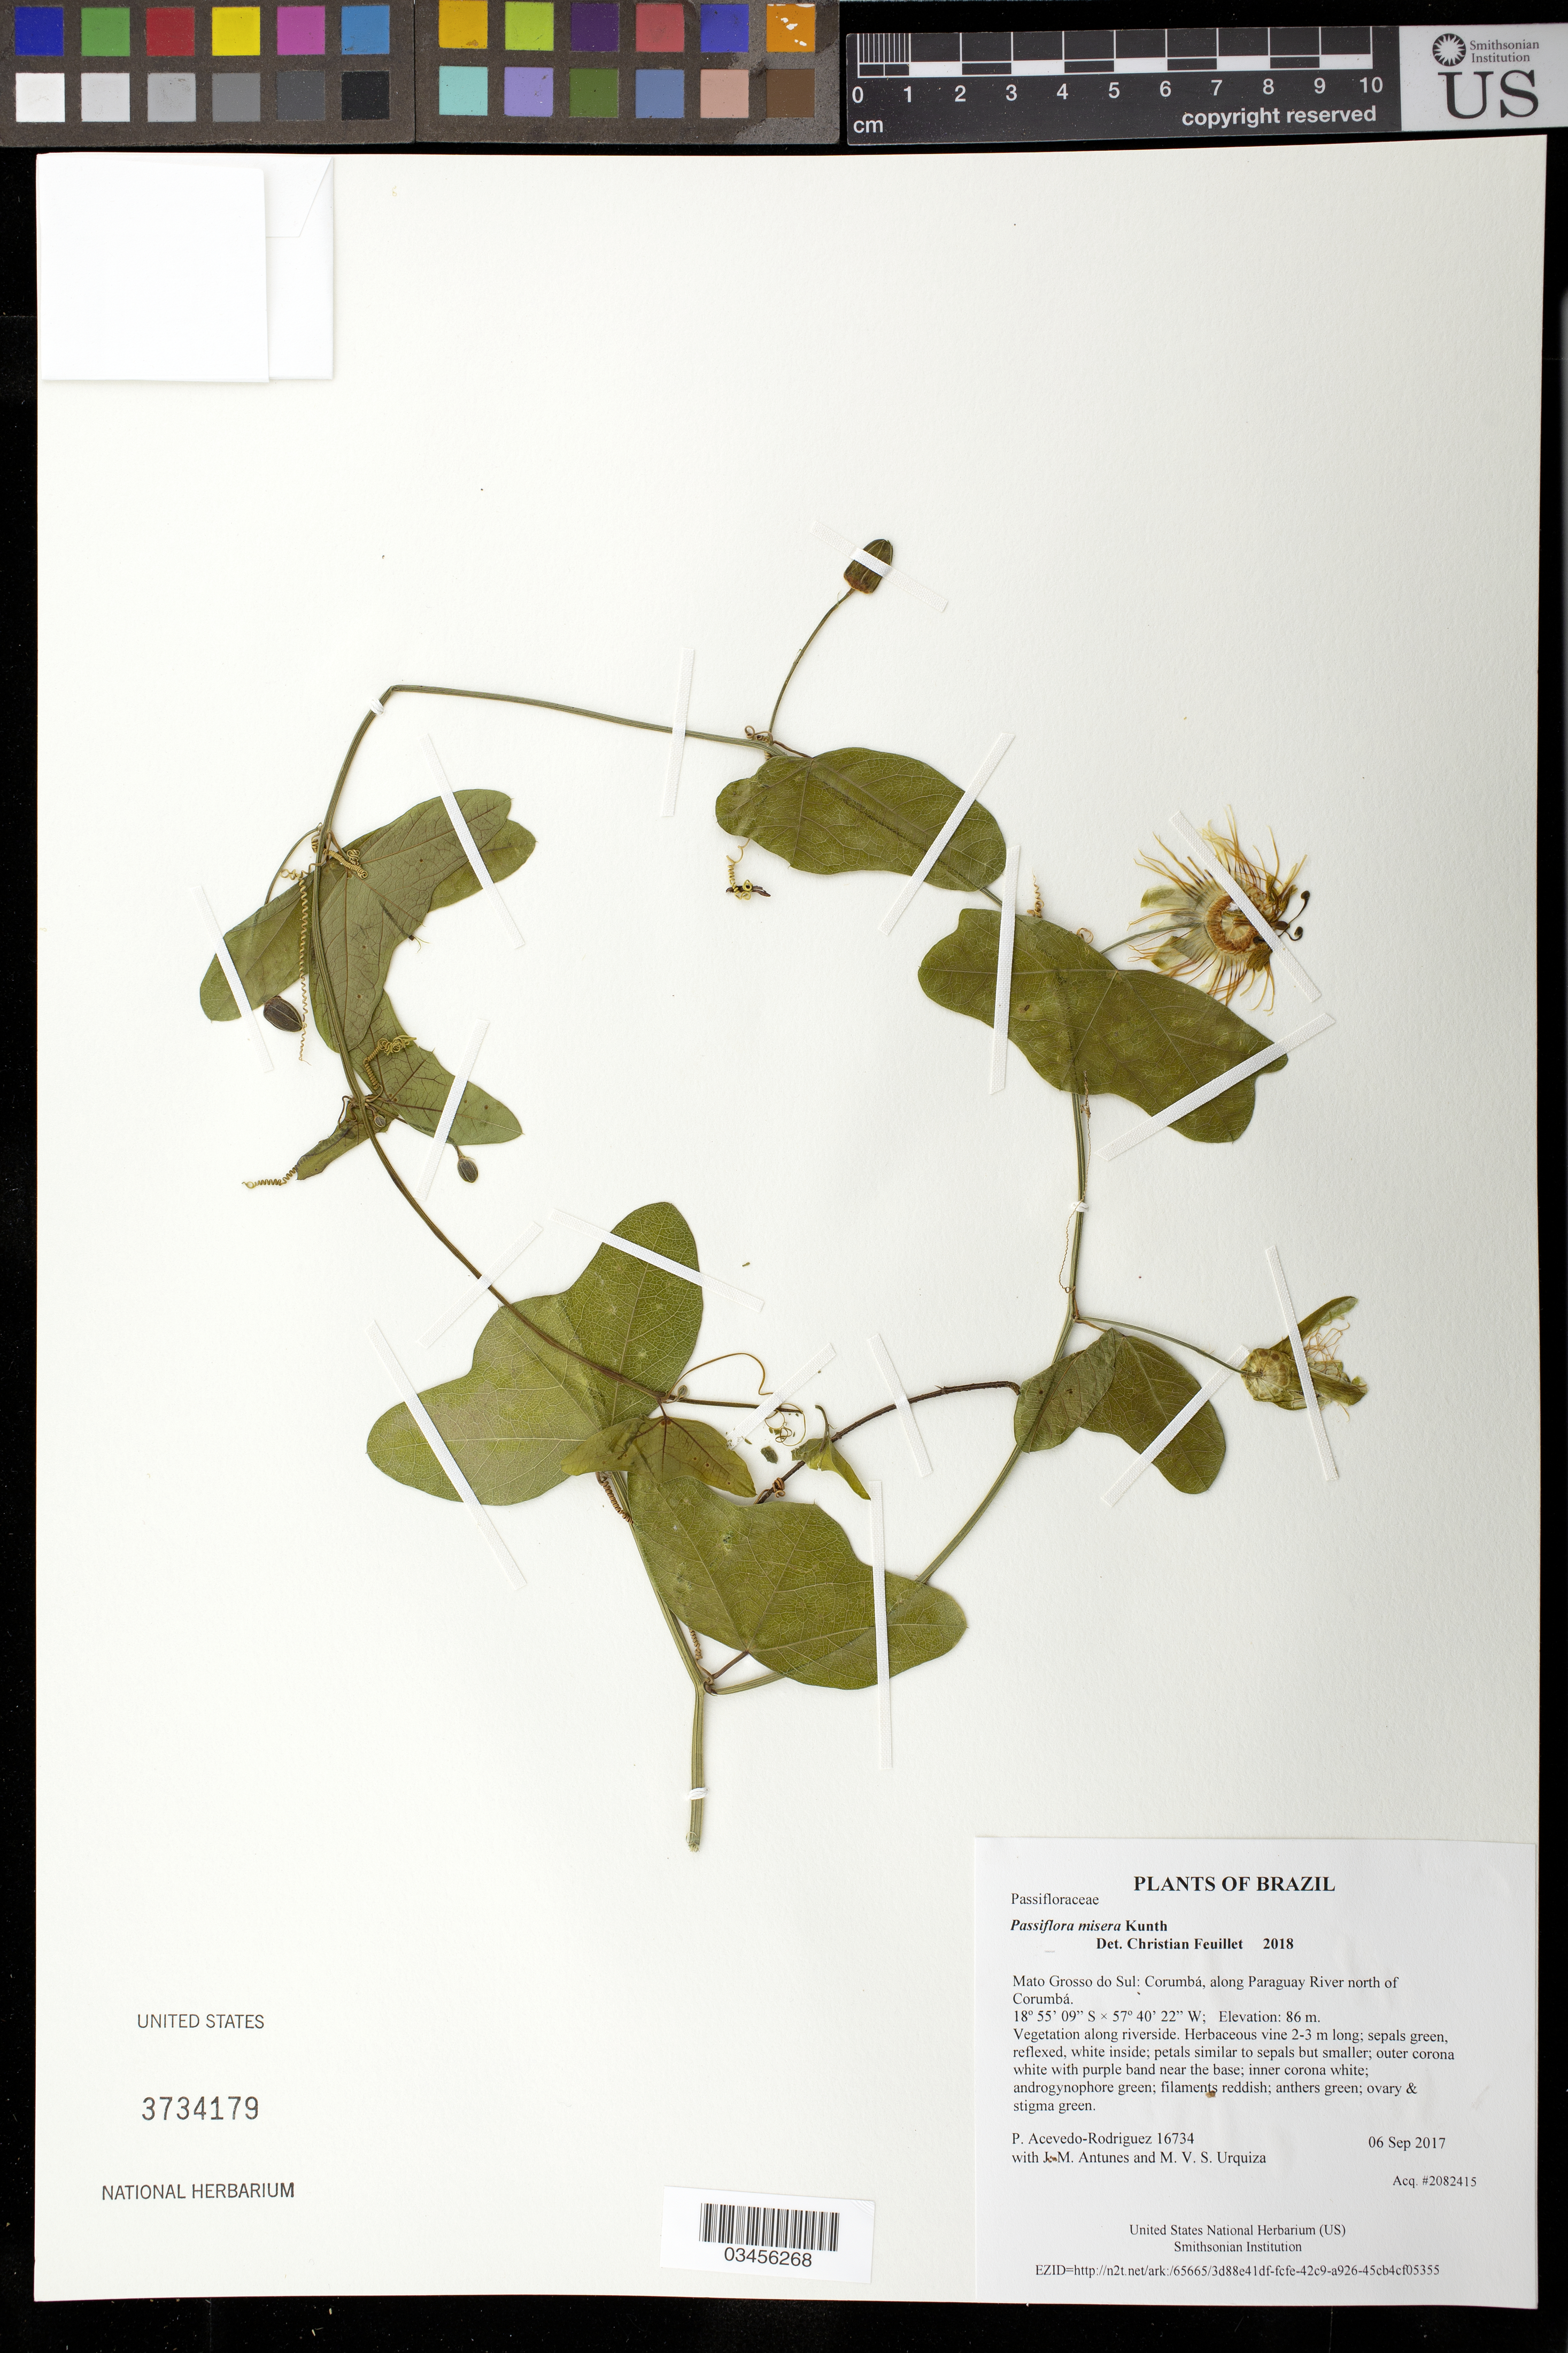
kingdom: Plantae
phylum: Tracheophyta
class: Magnoliopsida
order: Malpighiales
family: Passifloraceae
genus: Passiflora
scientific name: Passiflora misera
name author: Kunth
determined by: Feuillet, C.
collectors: P. Acevedo-Rodr., J. M. Antunes & M. V. S. Urquiza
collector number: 16734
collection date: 2017-09-06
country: Brazil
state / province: Mato Grosso do Sul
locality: Corumbá, along Paraguay River north of Corumbá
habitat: Vegetation along riverside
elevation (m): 86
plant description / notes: US, NY, K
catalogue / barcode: US 3734179